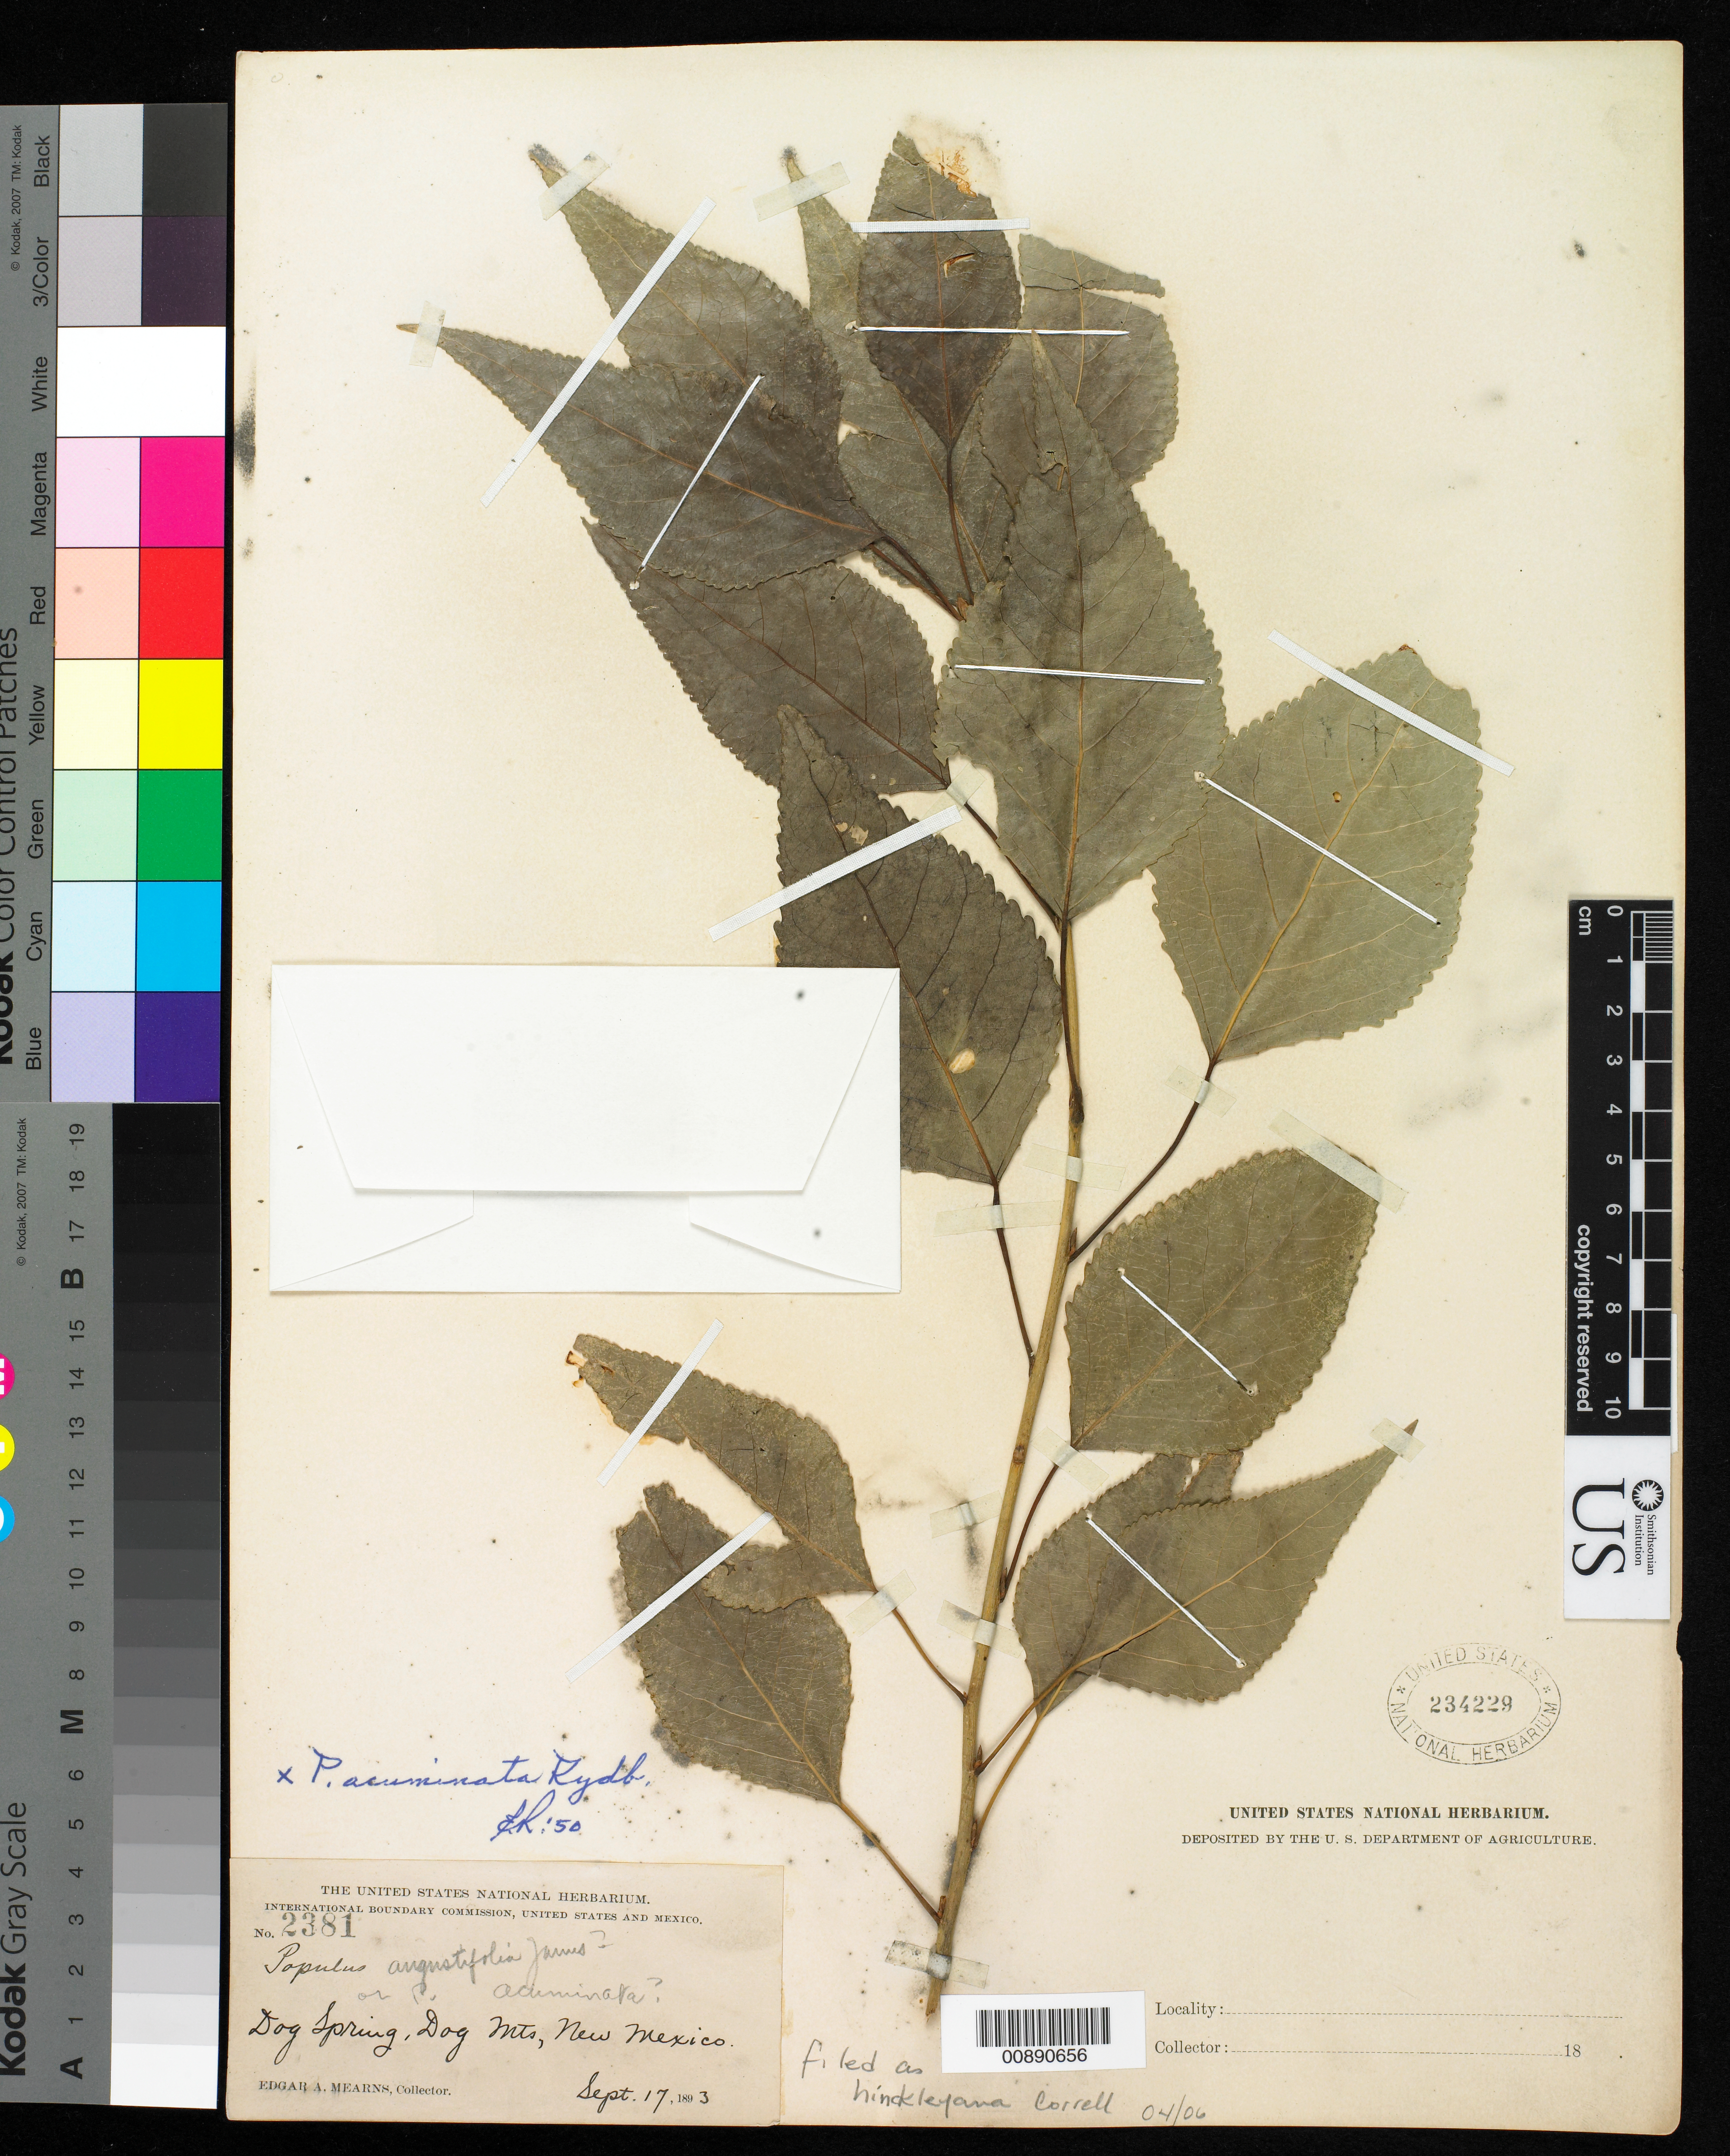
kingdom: Plantae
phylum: Tracheophyta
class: Magnoliopsida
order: Malpighiales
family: Salicaceae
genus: Populus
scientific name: Populus x hinckleyana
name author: Correll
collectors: E. A. Mearns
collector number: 2381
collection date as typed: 17 Sep 1893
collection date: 1893-09-17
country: United States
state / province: New Mexico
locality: Dog Spring, Dog Mts., New Mexico.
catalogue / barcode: US 234229